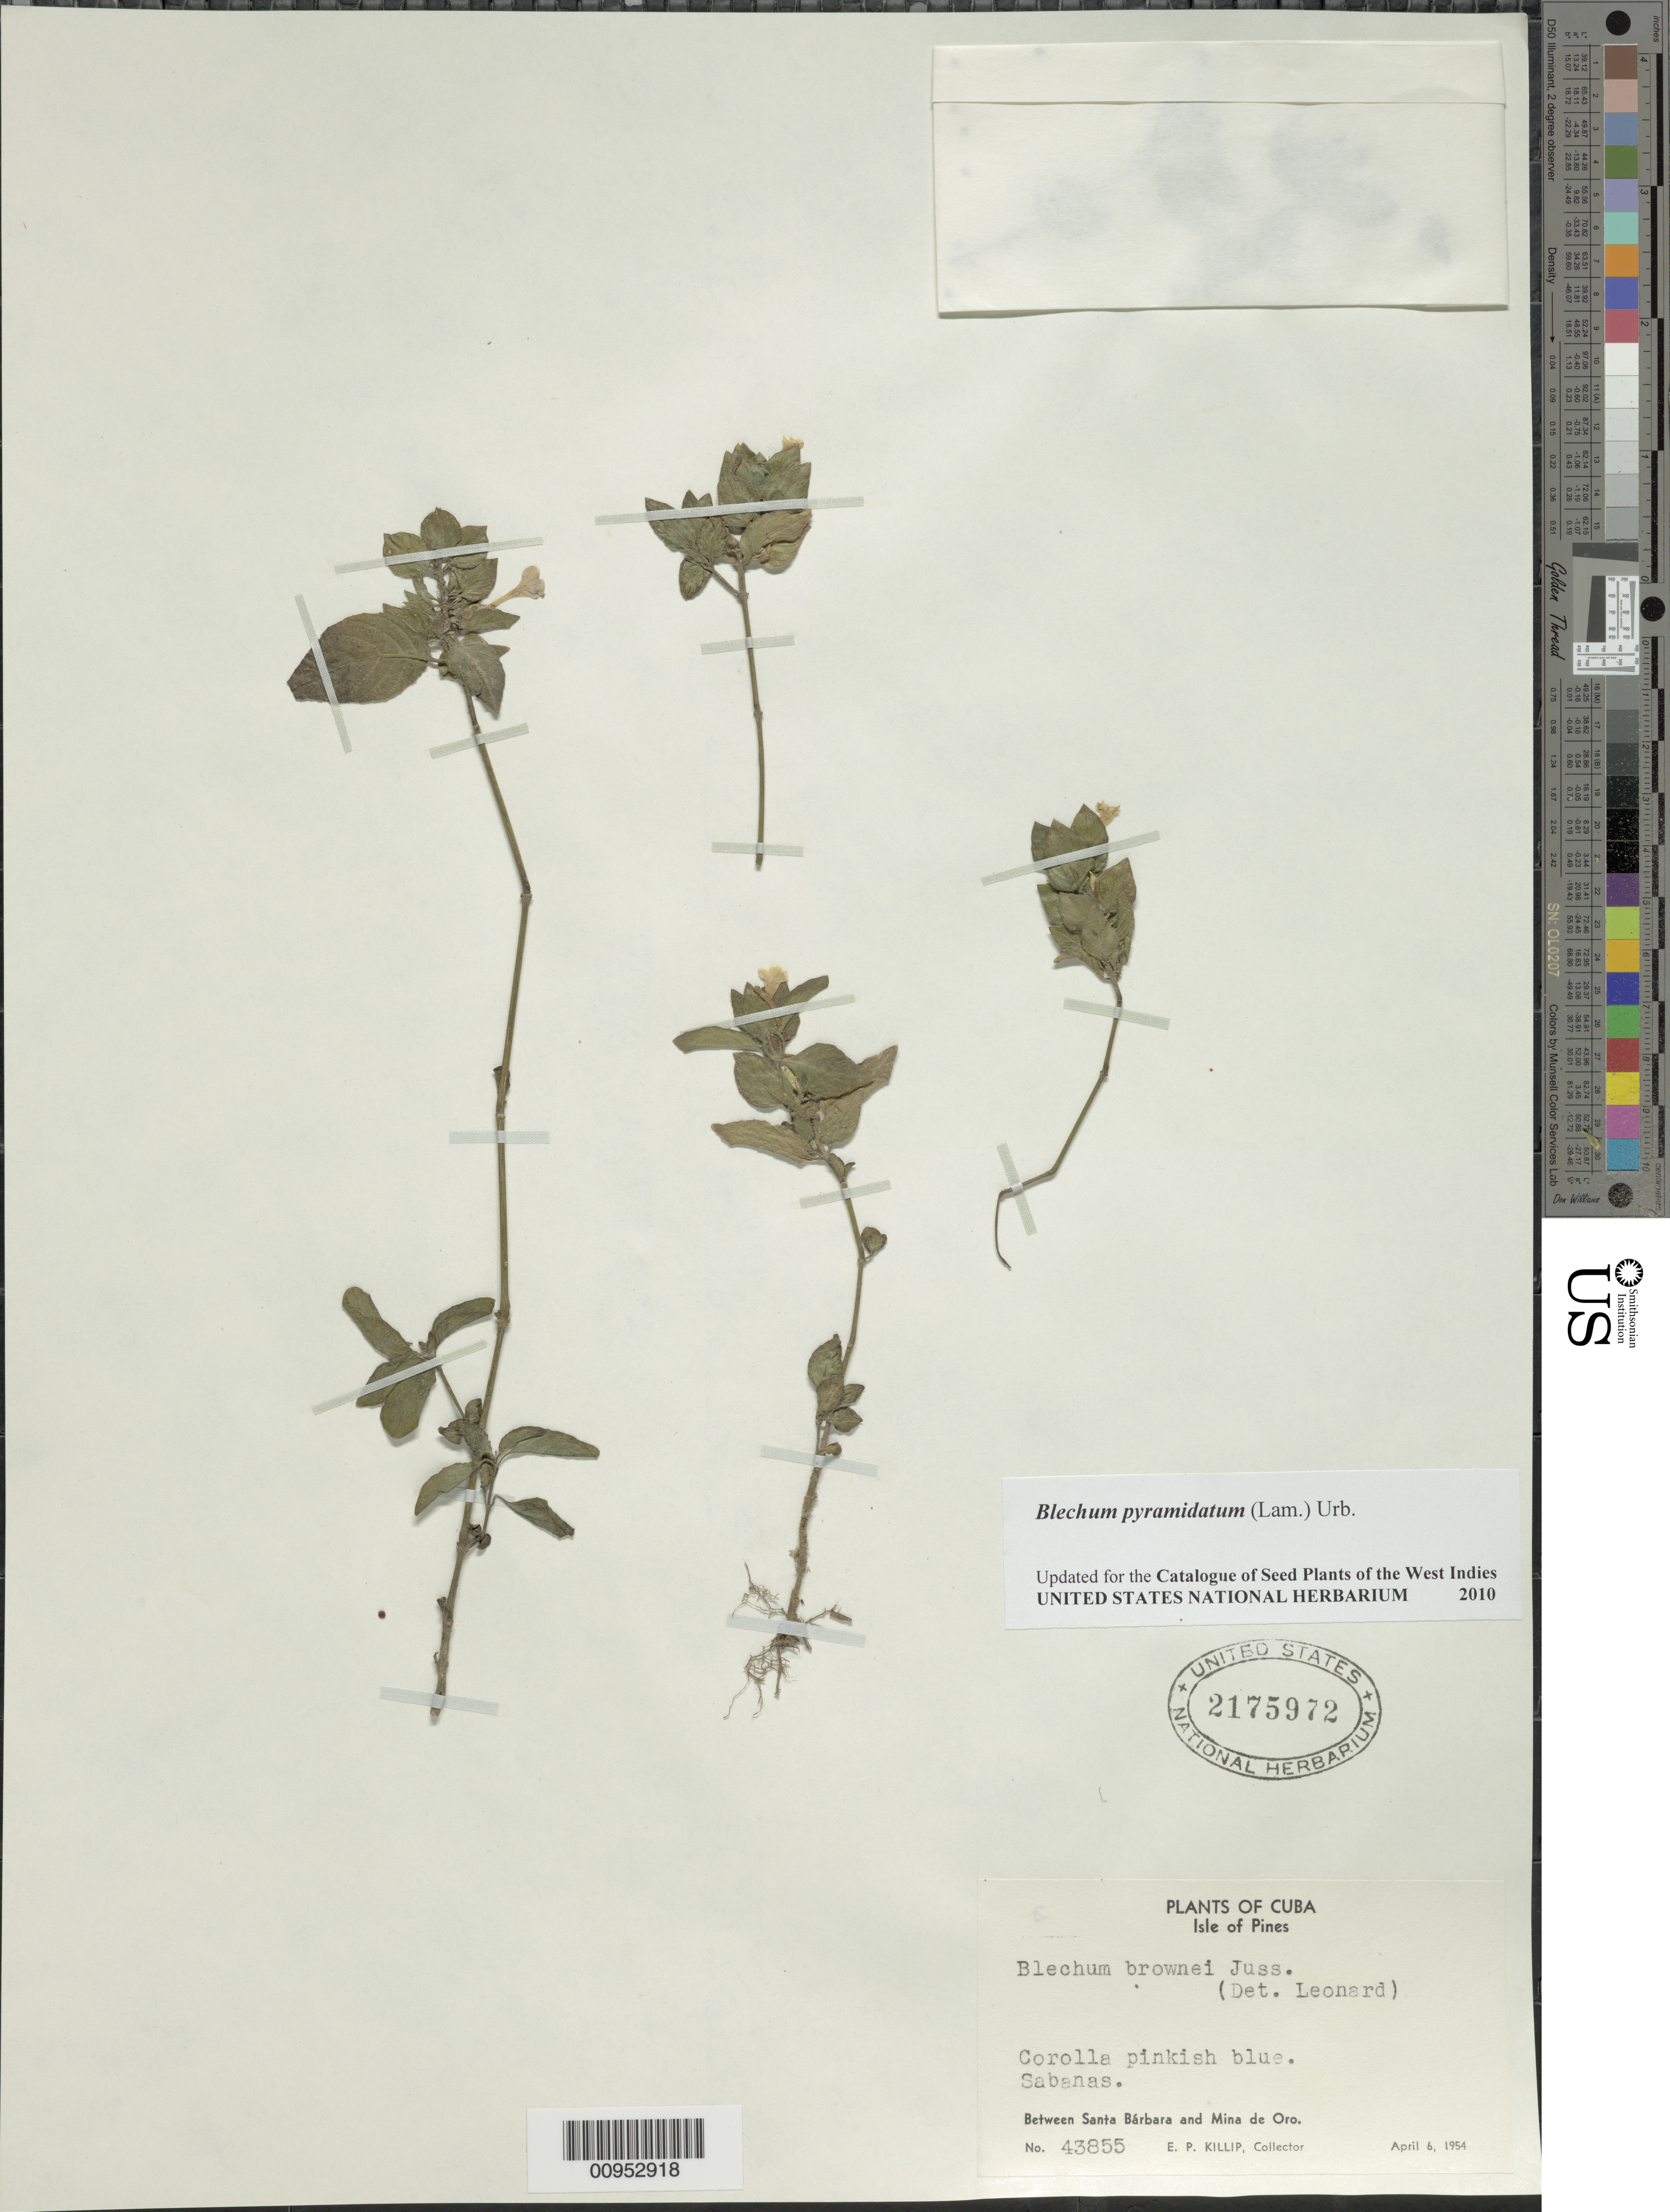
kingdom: Plantae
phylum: Tracheophyta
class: Magnoliopsida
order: Lamiales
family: Acanthaceae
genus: Blechum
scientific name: Blechum pyramidatum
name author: (Lam.) Urb.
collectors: E. P. Killip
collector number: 43855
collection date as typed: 06 Apr 1954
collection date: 1954-04-06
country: Cuba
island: Isla de la Juventud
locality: Isle of Pines, between Santa Bárbara and Mina de Oro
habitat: Sabanas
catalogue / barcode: US 2175972